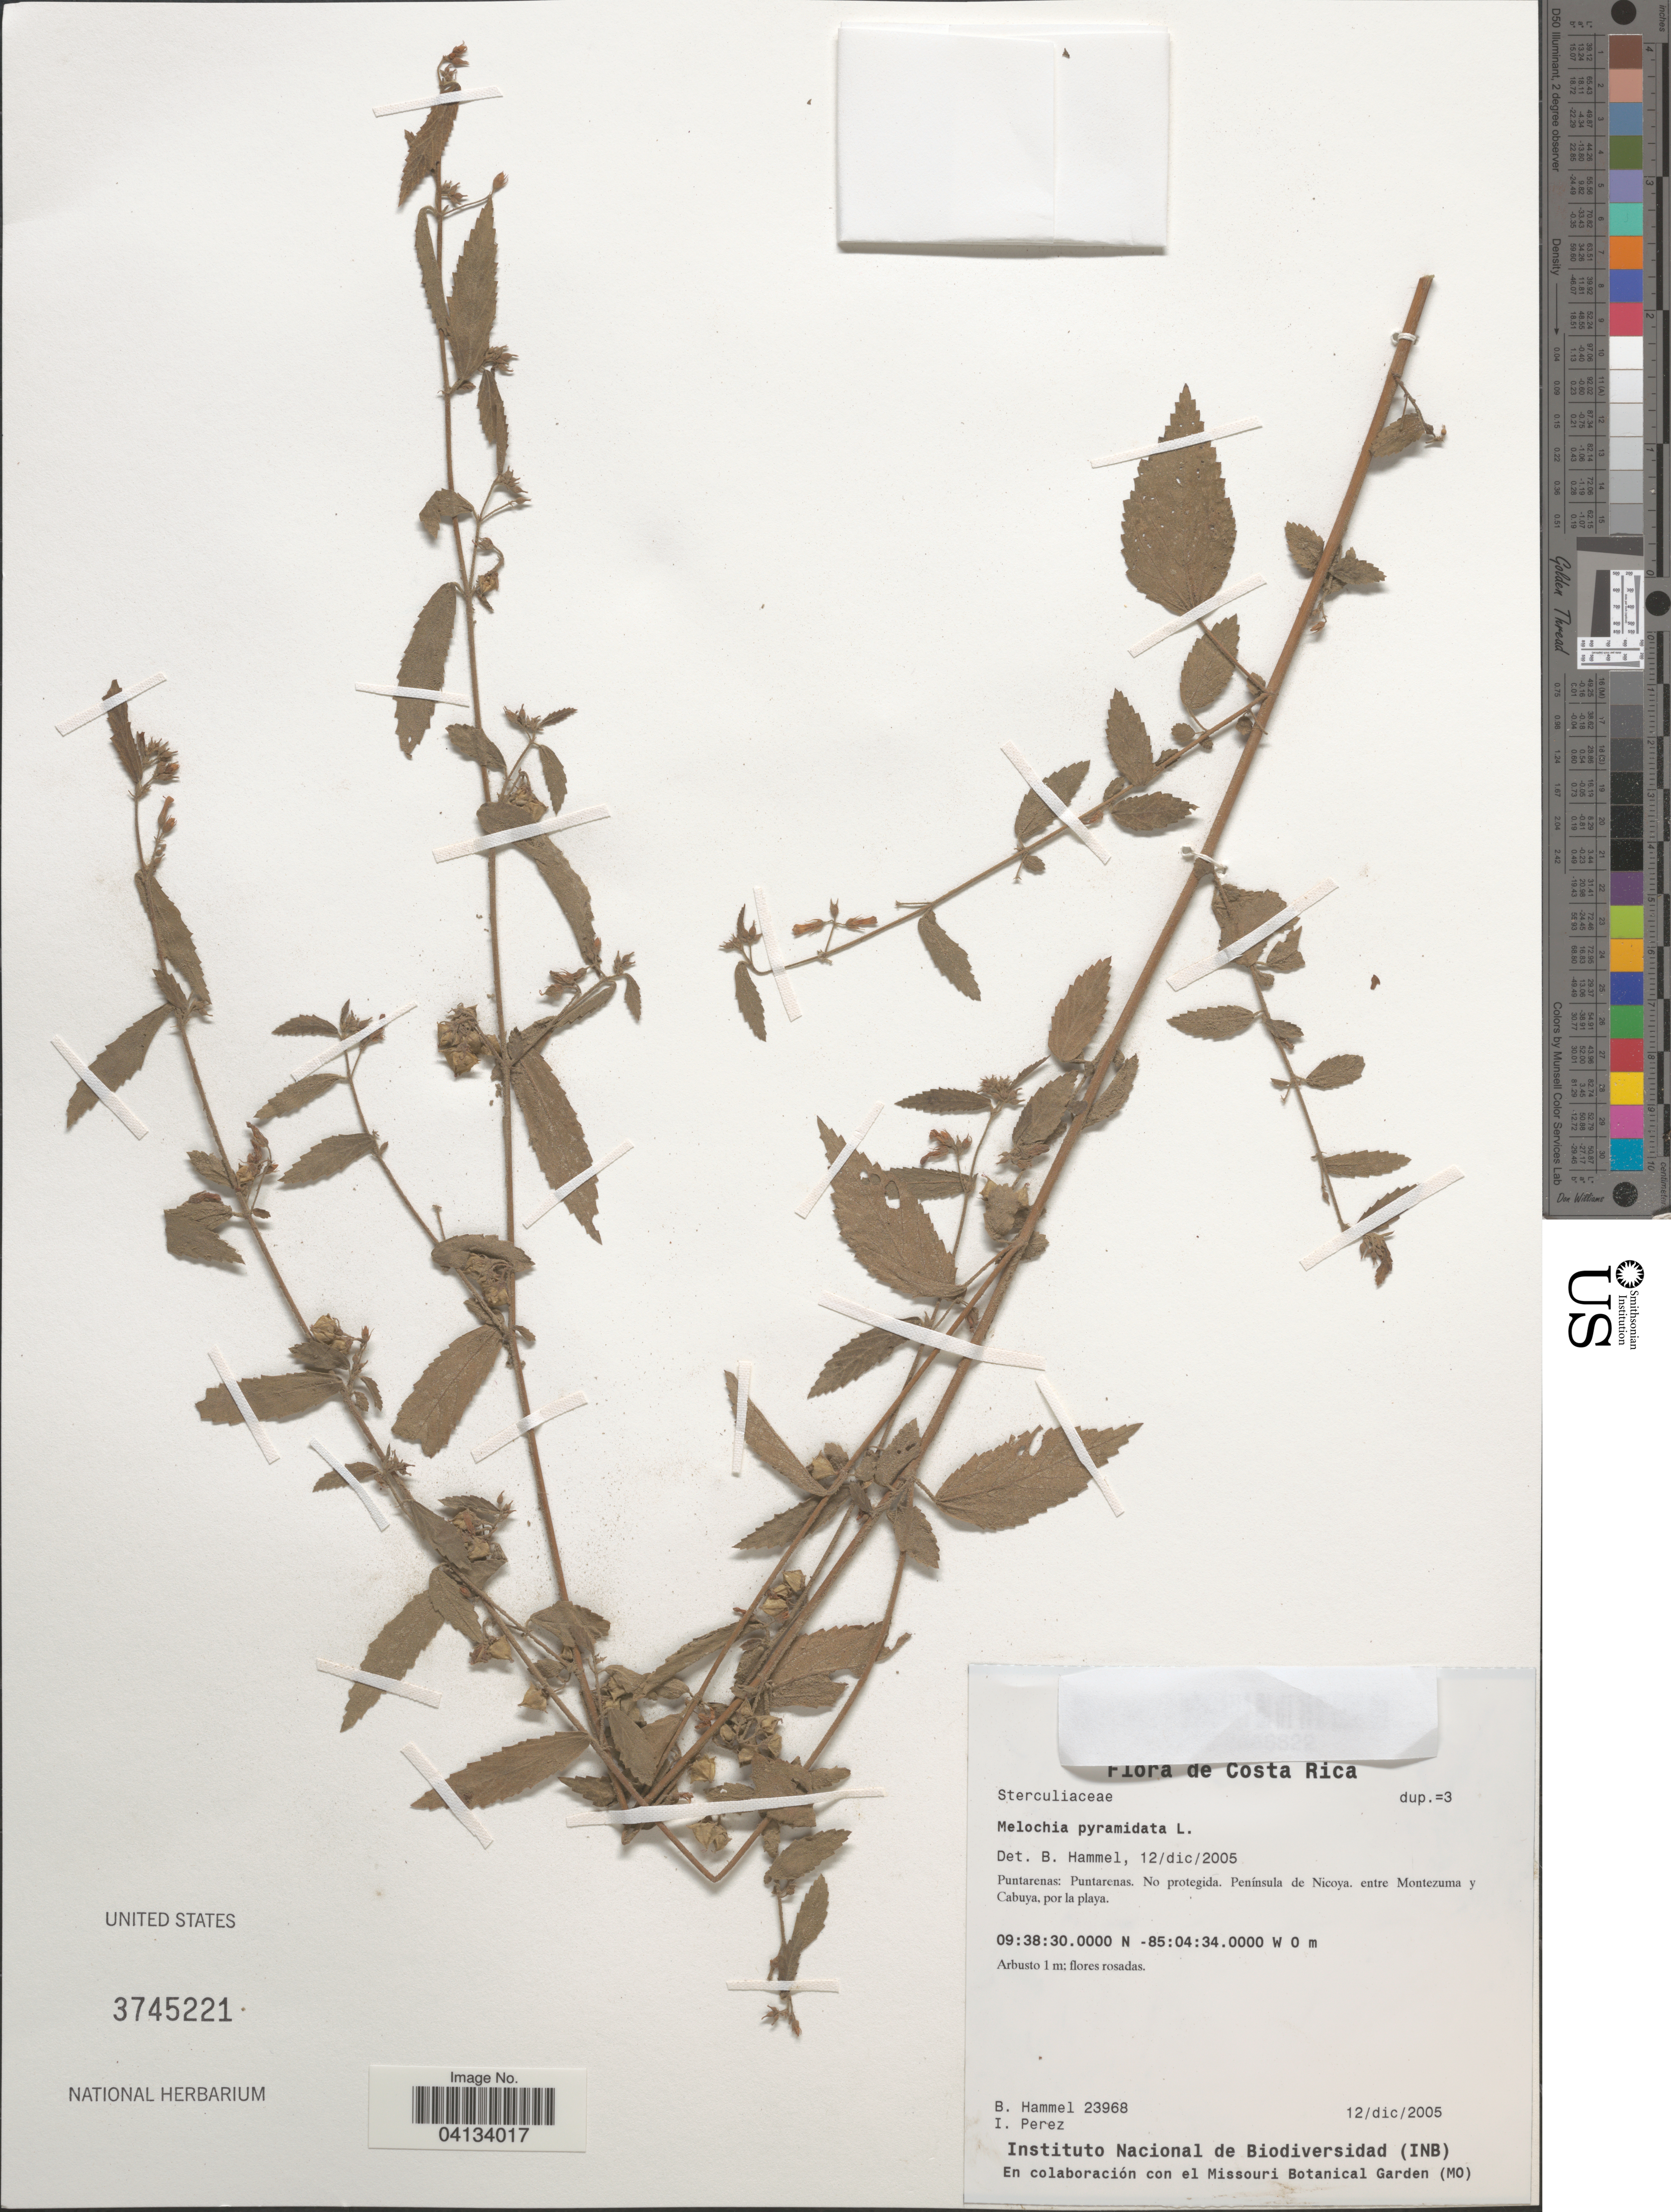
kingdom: Plantae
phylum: Tracheophyta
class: Magnoliopsida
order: Malvales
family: Malvaceae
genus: Melochia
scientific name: Melochia pyramidata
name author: L.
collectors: B. Hammel & I. Pérez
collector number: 23968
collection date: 2005-12-12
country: Costa Rica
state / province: Puntarenas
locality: Puntarenas. Península de Nicoya. Entre Montezuma y Cabuya, por la playa.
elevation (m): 0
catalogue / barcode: US 3745221